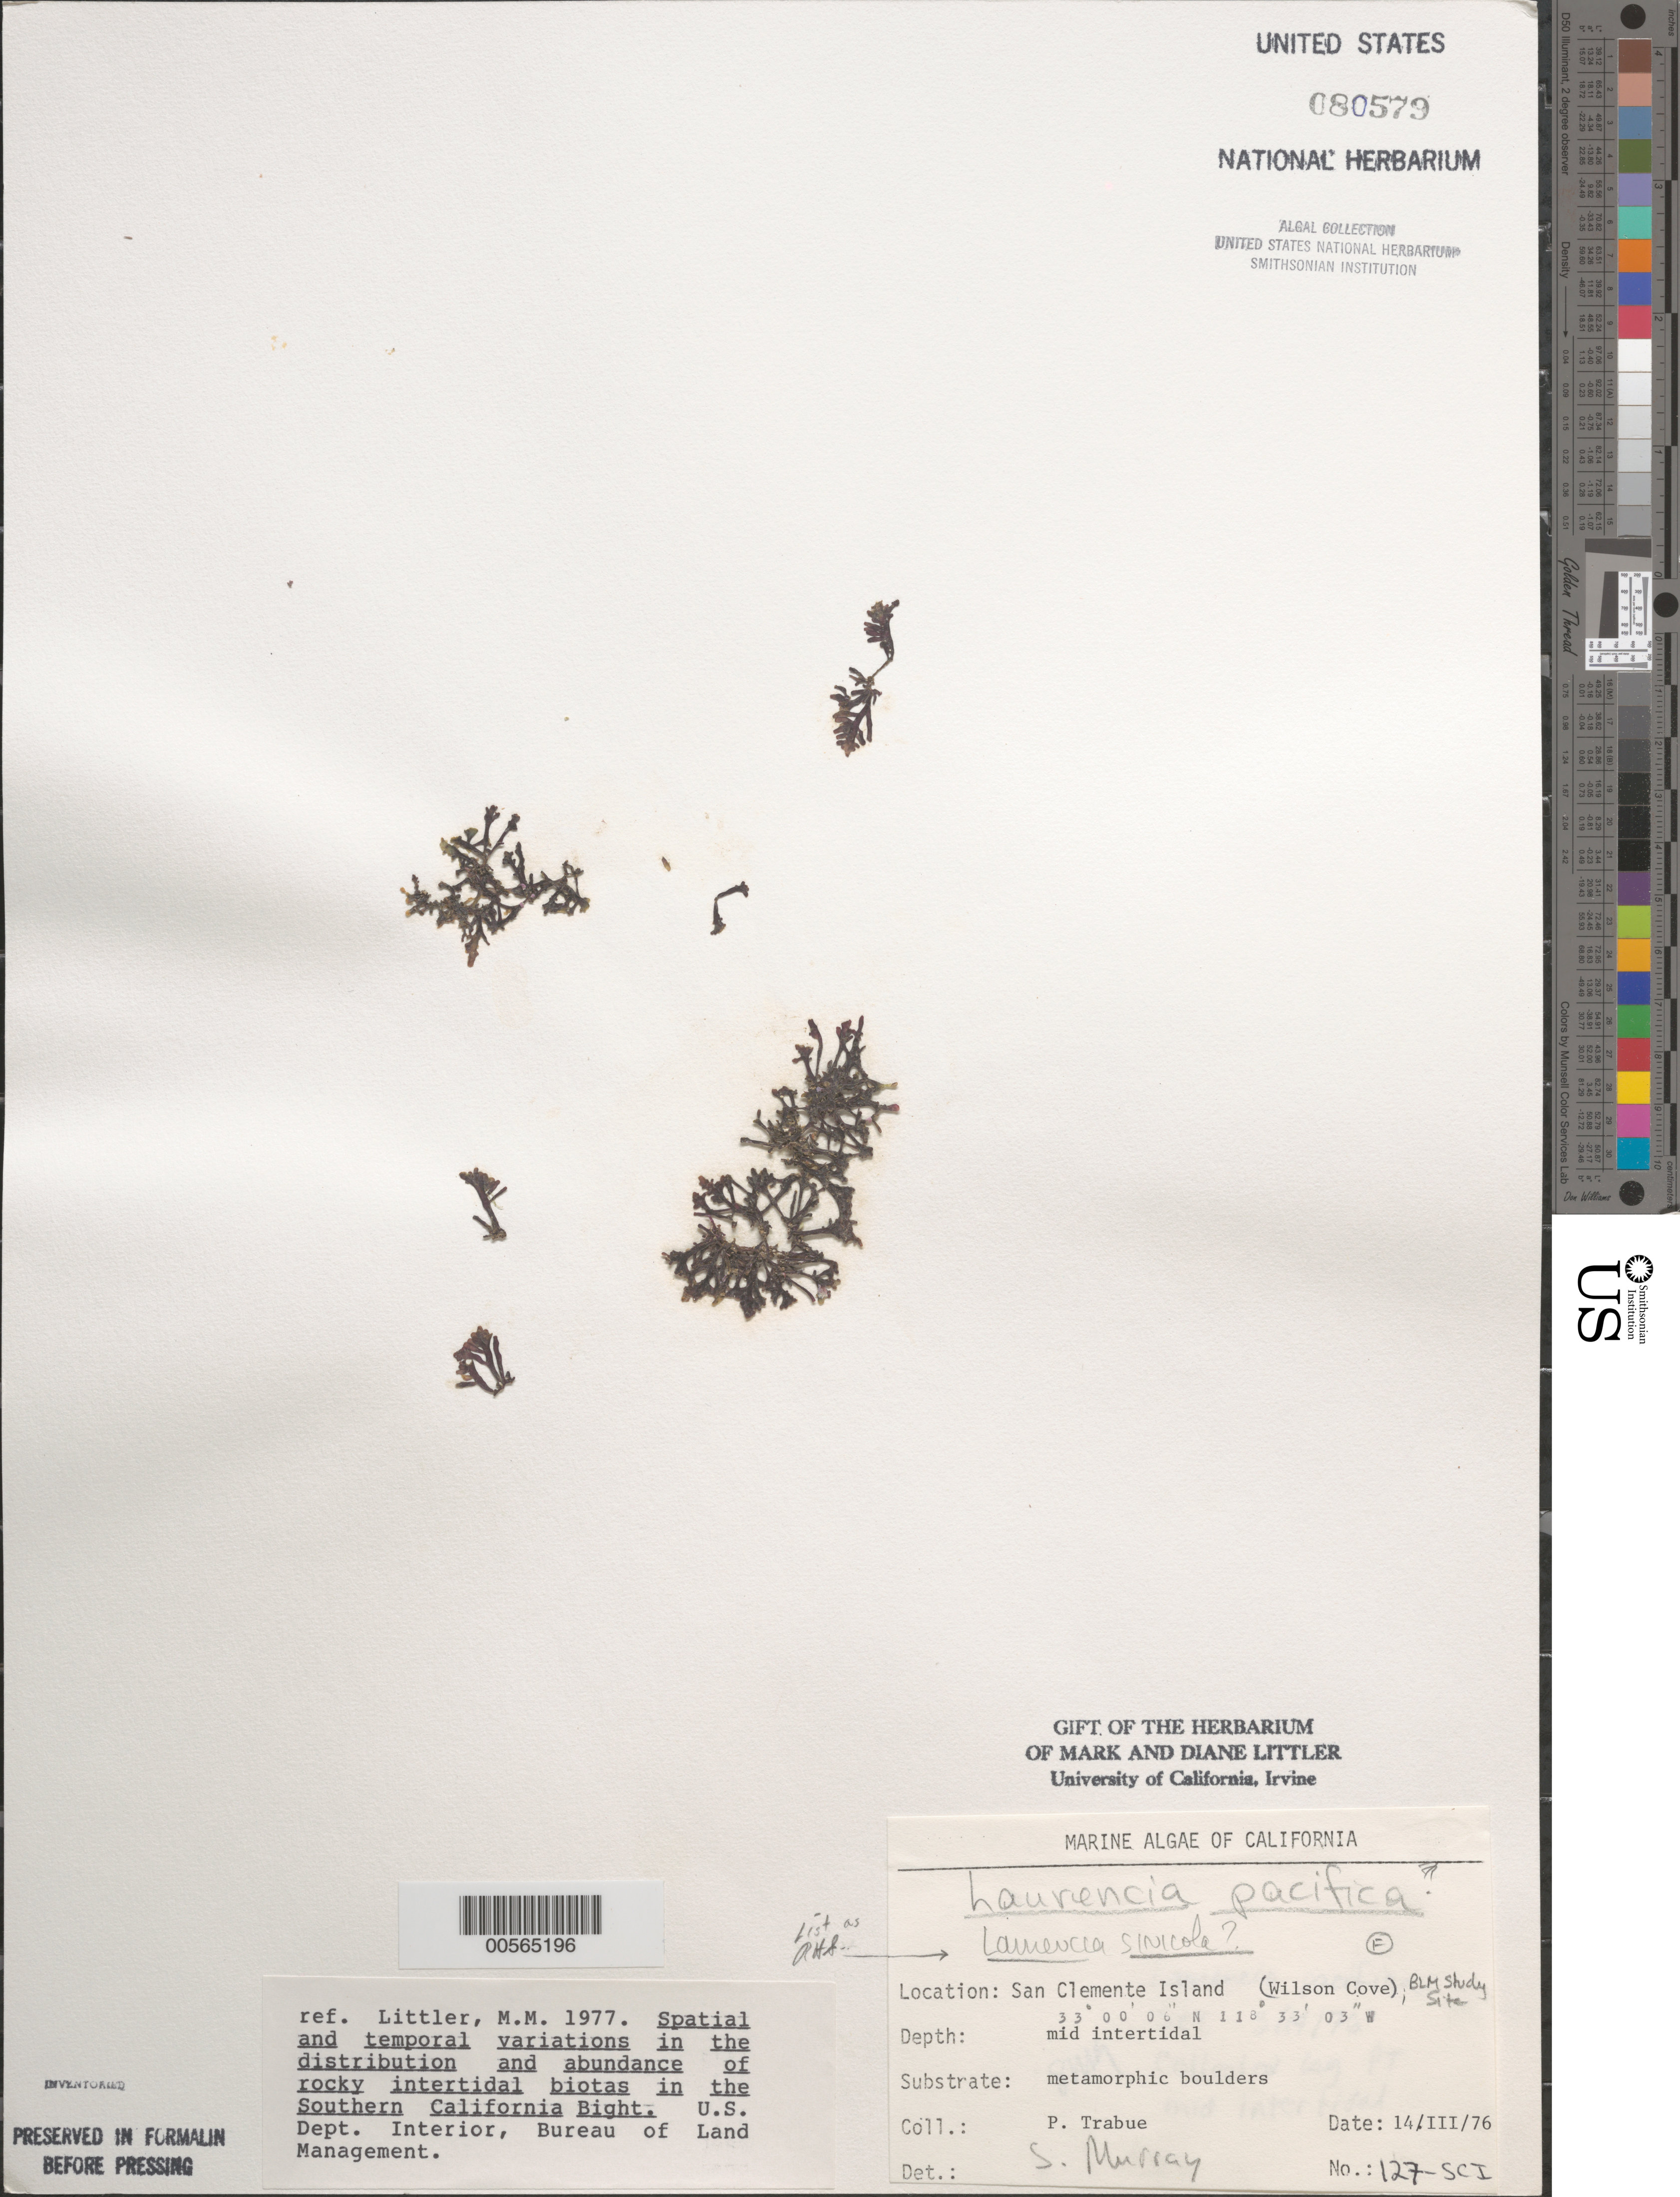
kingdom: Plantae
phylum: Rhodophyta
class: Florideophyceae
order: Ceramiales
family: Rhodomelaceae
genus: Osmundea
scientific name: Osmundea sinicola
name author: (Setchell & N.L. Gardner) K.W. Nam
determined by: Algae name updating Project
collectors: P. J. Trabue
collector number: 127-SCI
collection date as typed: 14 Mar 1976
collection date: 1976-03-14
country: United States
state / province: California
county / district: Los Angeles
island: San Clemente Island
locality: Wilson Cove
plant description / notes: BLM-SOCALBIGHT Rocky Intertidal Survey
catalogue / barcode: US 80579